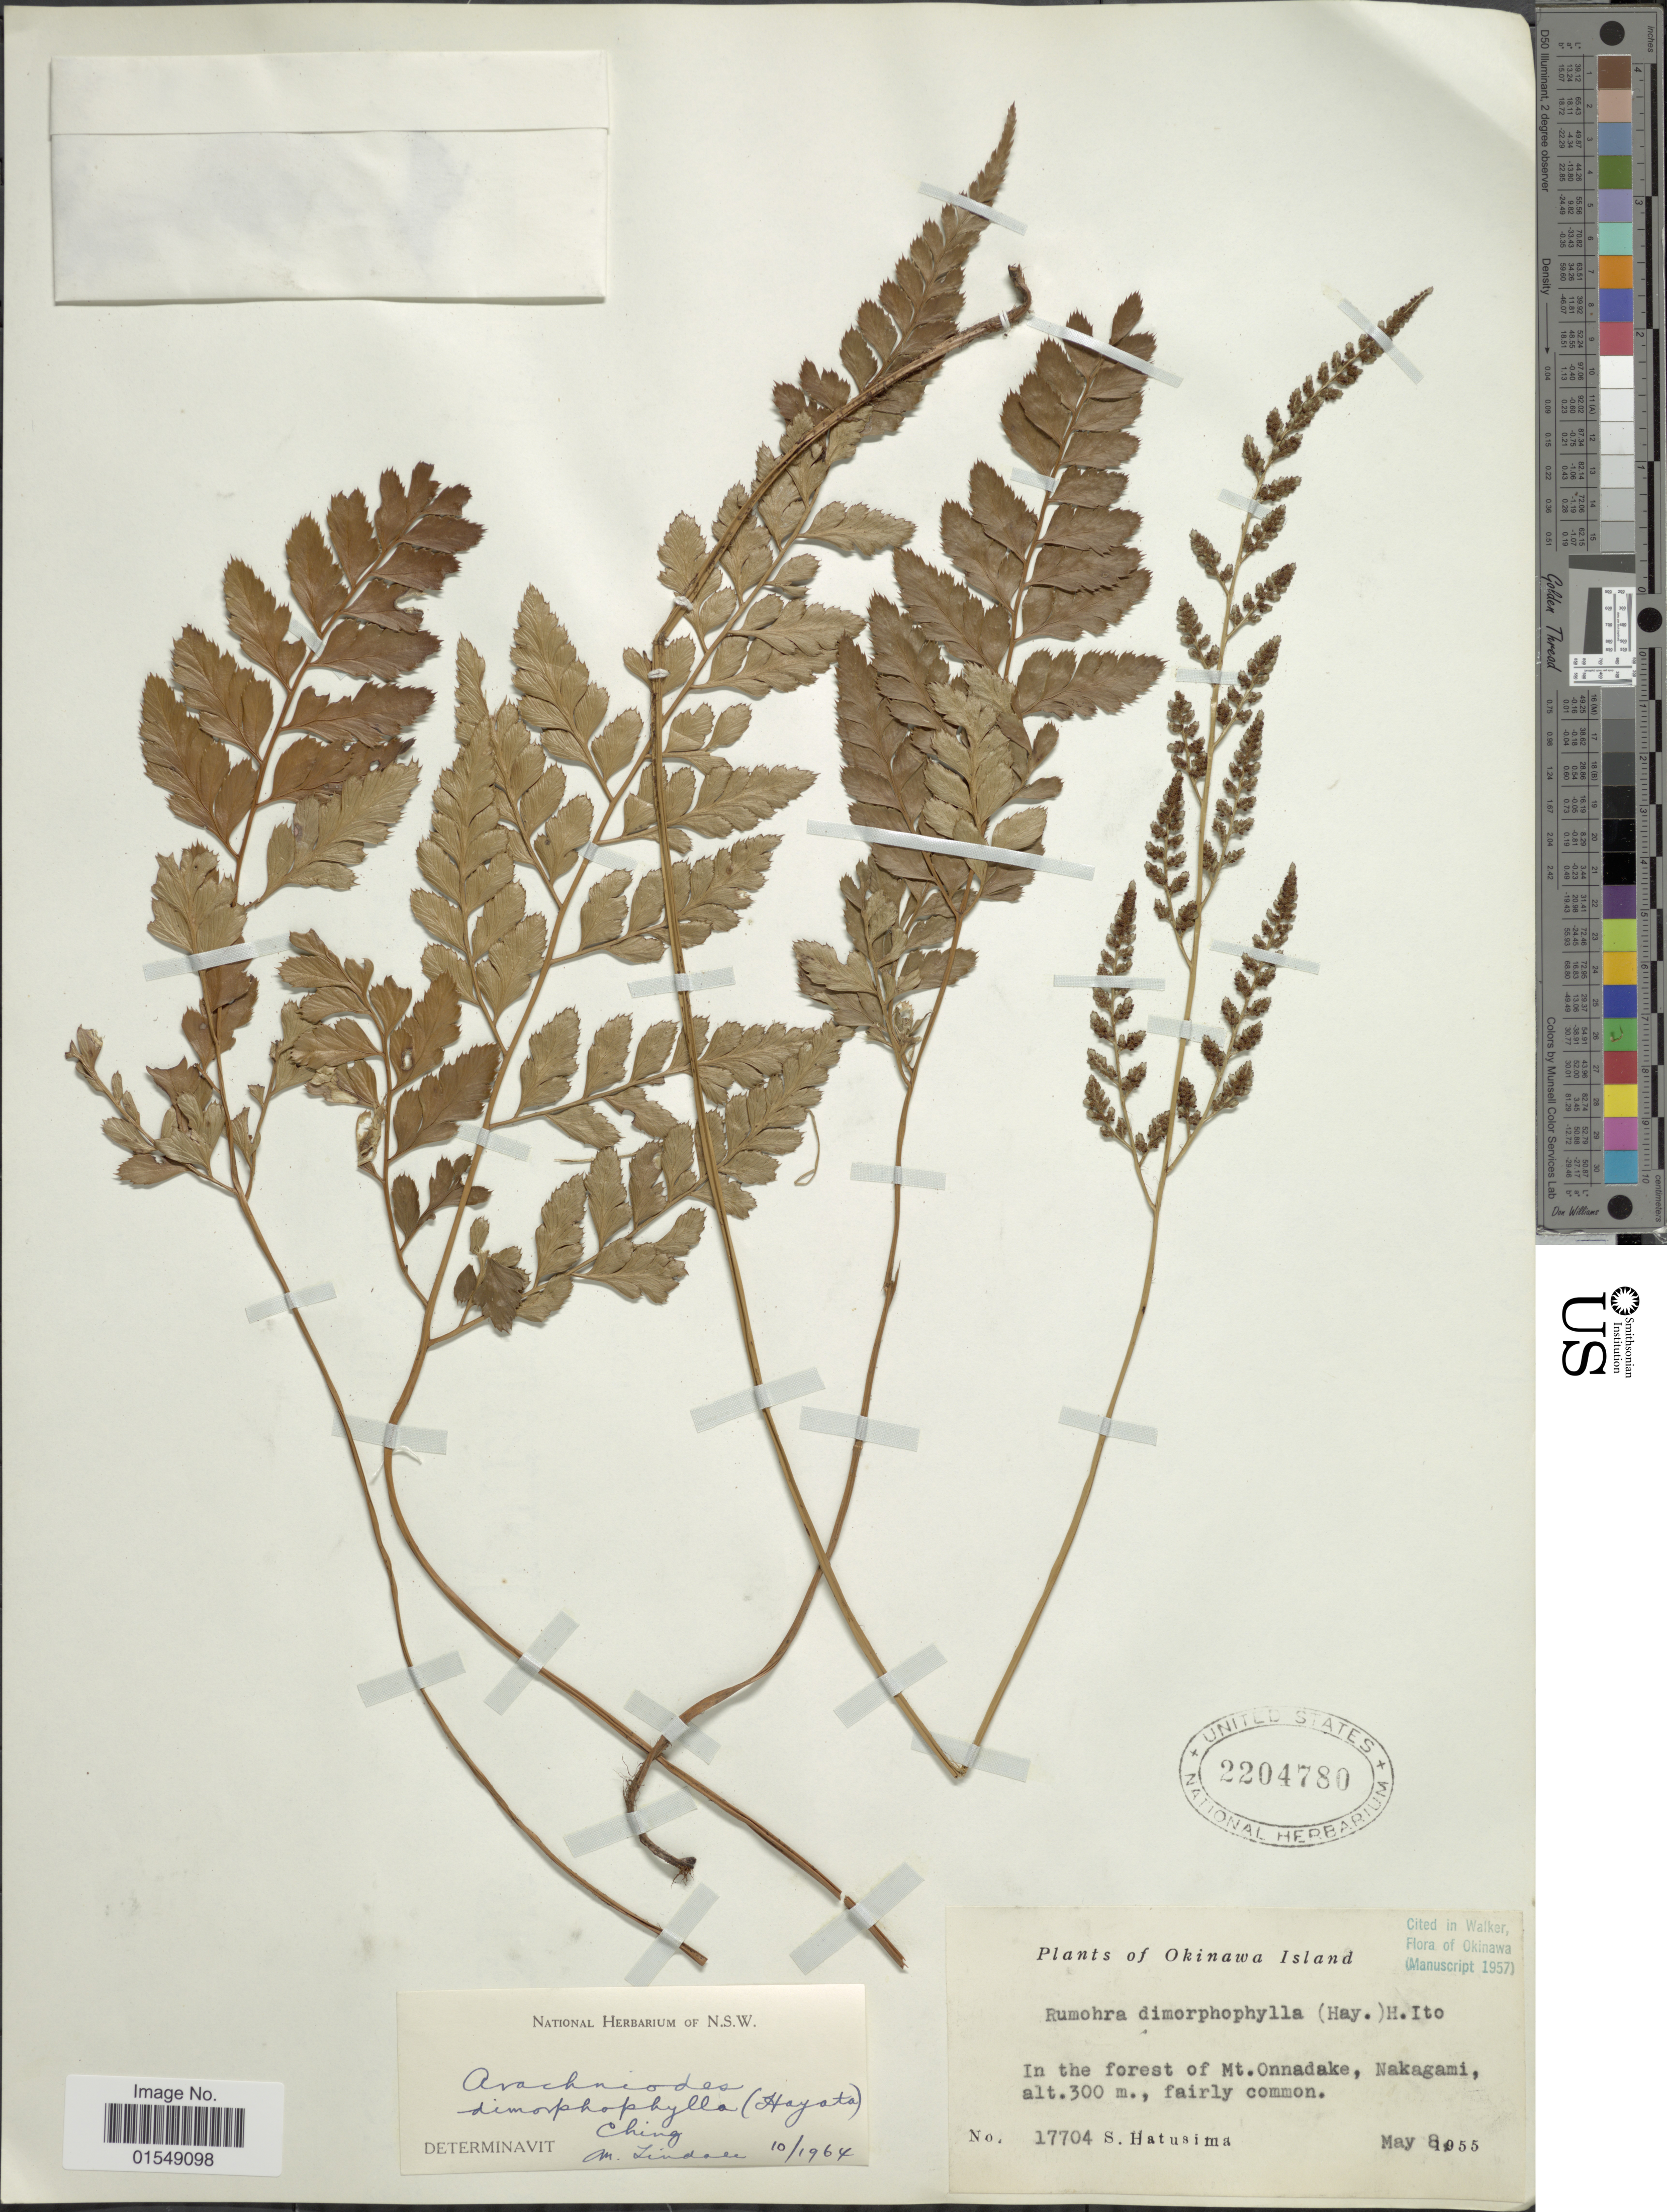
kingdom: Plantae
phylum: Tracheophyta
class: Polypodiopsida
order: Polypodiales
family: Dryopteridaceae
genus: Arachniodes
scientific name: Arachniodes dimorphophyllum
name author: (Hayata) Ching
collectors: S. Hatusima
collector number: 17704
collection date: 1955-05-08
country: Japan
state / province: Okinawa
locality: Okinawa Island, in the forest of Mt. Onnadake, Nakagami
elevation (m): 300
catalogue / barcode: US 2204780